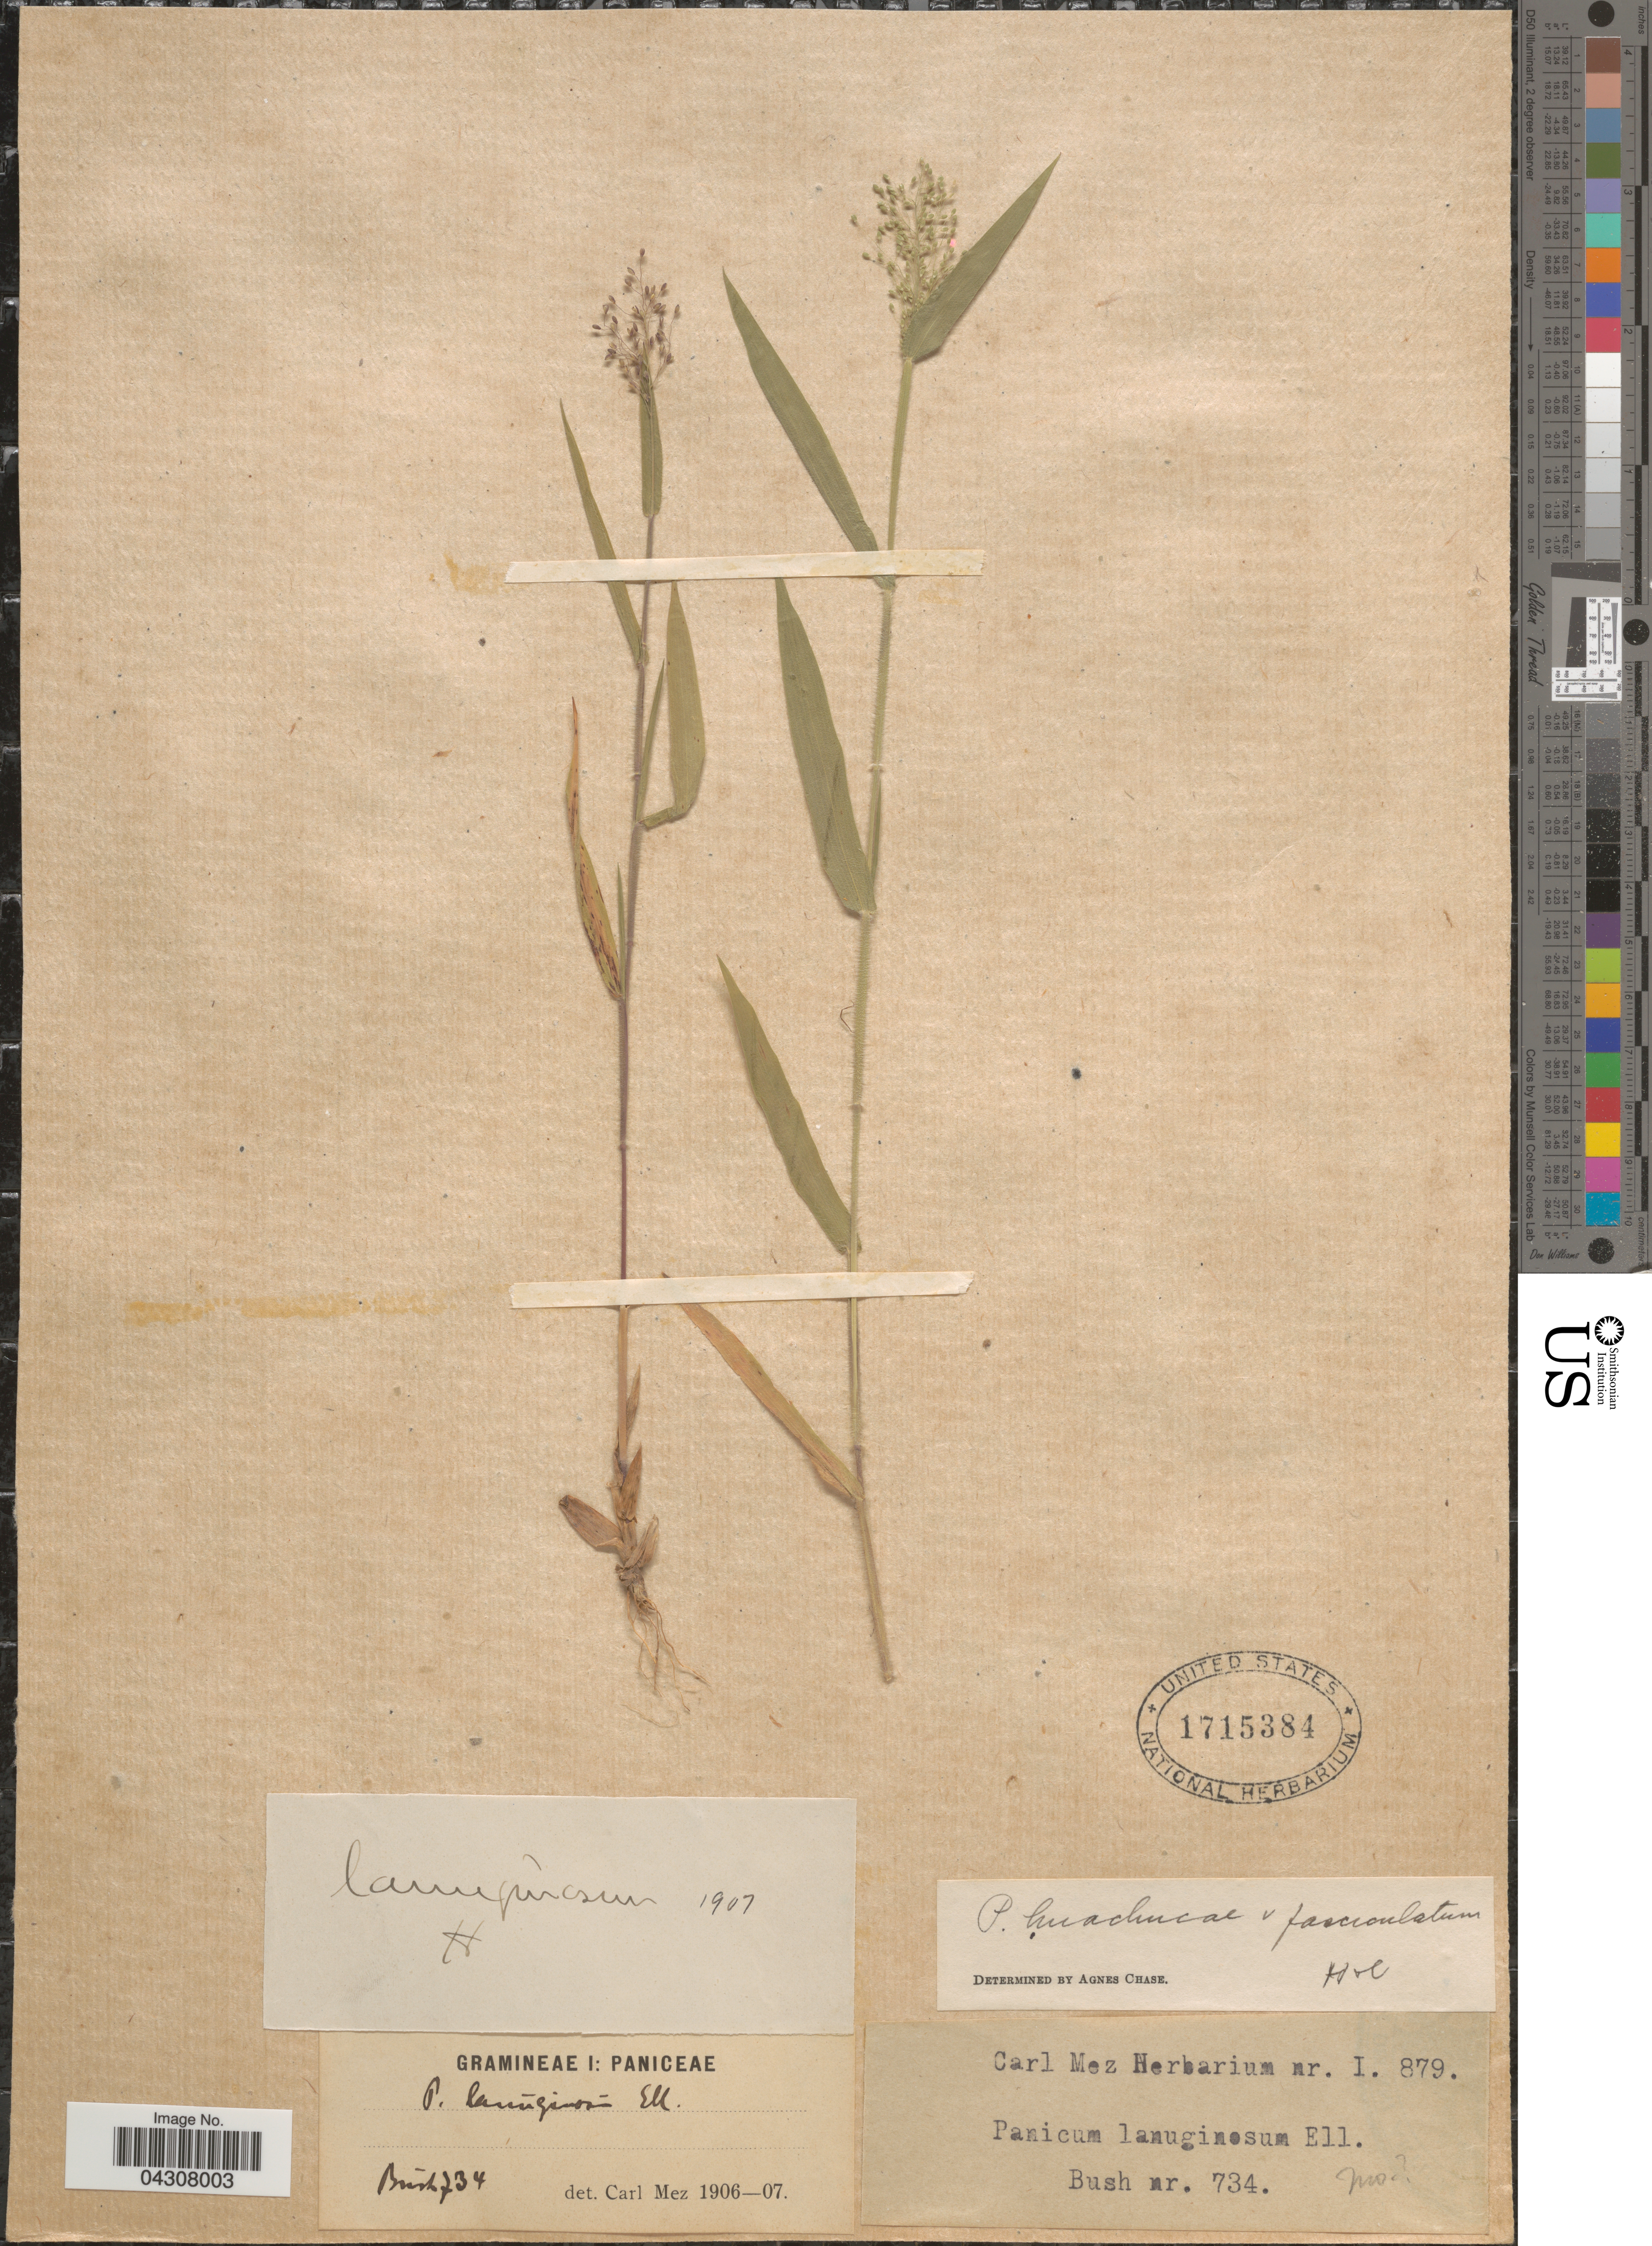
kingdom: Plantae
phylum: Tracheophyta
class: Liliopsida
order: Poales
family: Poaceae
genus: Dichanthelium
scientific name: Dichanthelium acuminatum var. acuminatum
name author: (Sw.) Gould & C.A. Clark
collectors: -- Bush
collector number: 734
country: United States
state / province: Missouri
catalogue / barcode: US 1715384